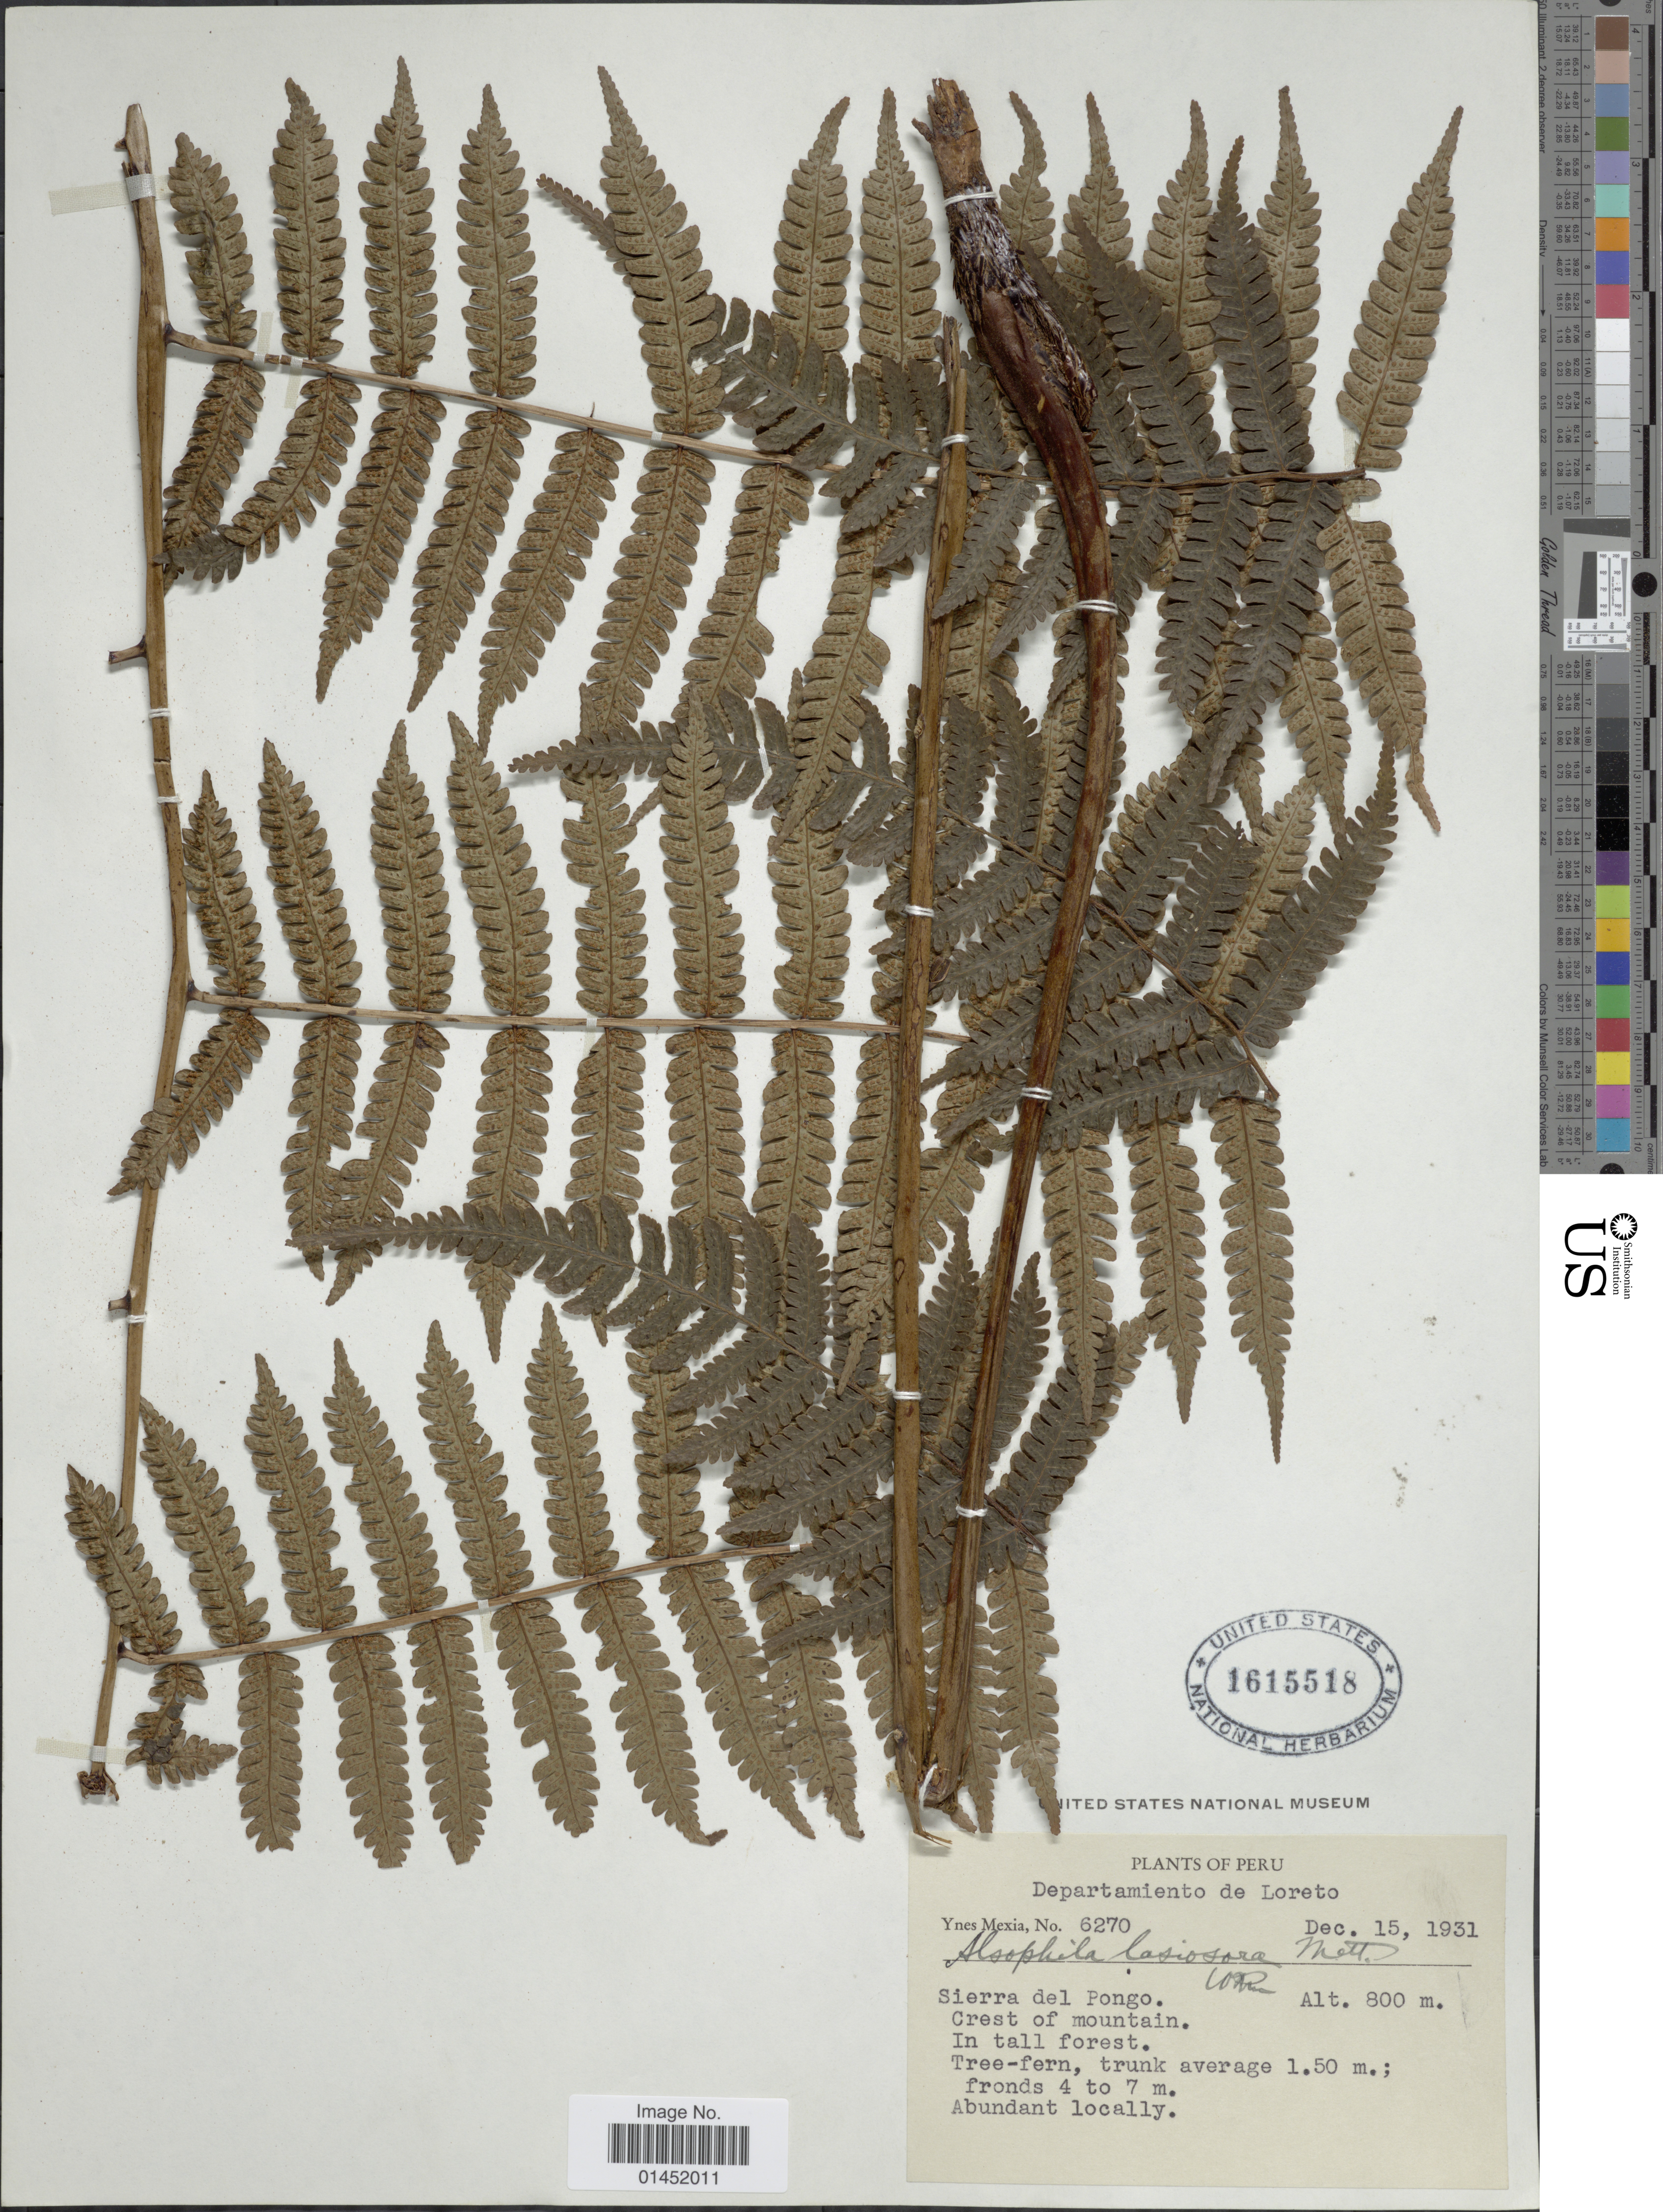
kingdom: Plantae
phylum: Tracheophyta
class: Polypodiopsida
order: Cyatheales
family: Cyatheaceae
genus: Cyathea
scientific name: Cyathea lasiosora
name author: (Mett. ex Kuhn) Domin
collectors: Y. Mexia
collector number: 6270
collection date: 1931-12-15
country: Peru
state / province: Loreto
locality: Depatamento de Loreto, Sierra del Pongo, Crest of mountain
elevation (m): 800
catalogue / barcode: US 1615518